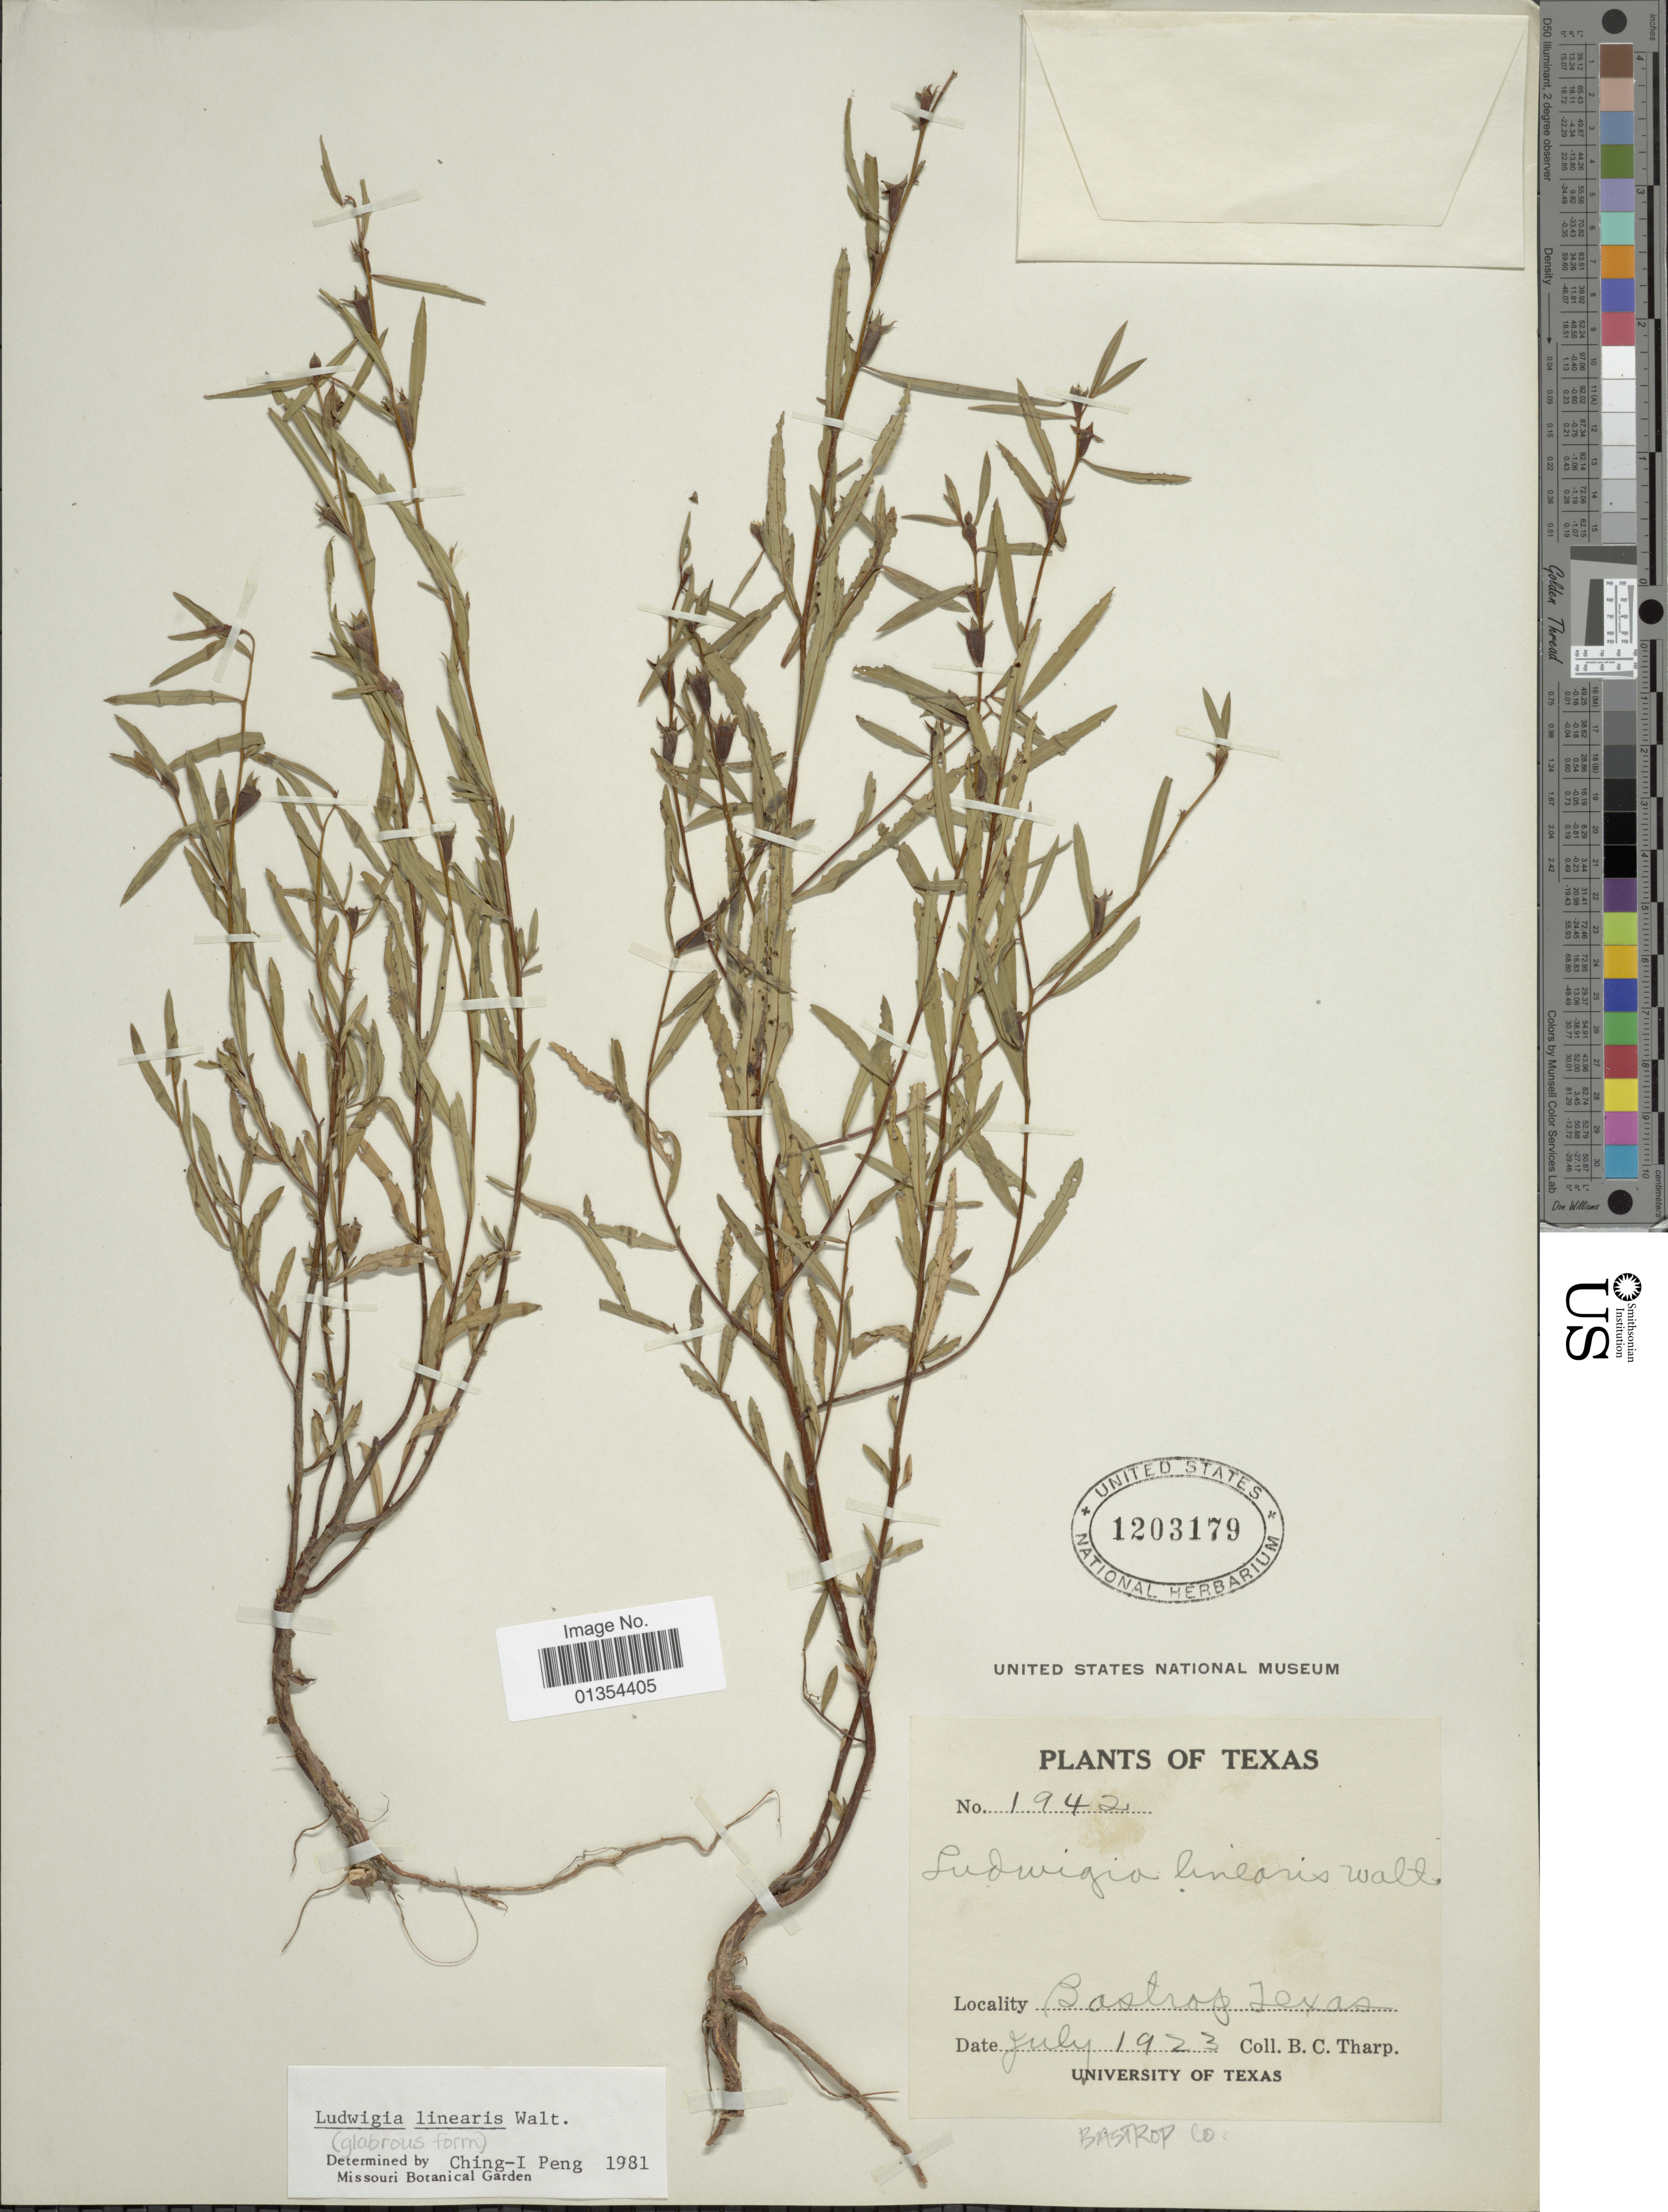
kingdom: Plantae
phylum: Tracheophyta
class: Magnoliopsida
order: Myrtales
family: Onagraceae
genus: Ludwigia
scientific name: Ludwigia linearis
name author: Walter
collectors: B. C. Tharp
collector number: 1942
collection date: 1923-07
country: United States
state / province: Texas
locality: Bastrop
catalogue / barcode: US 1203179